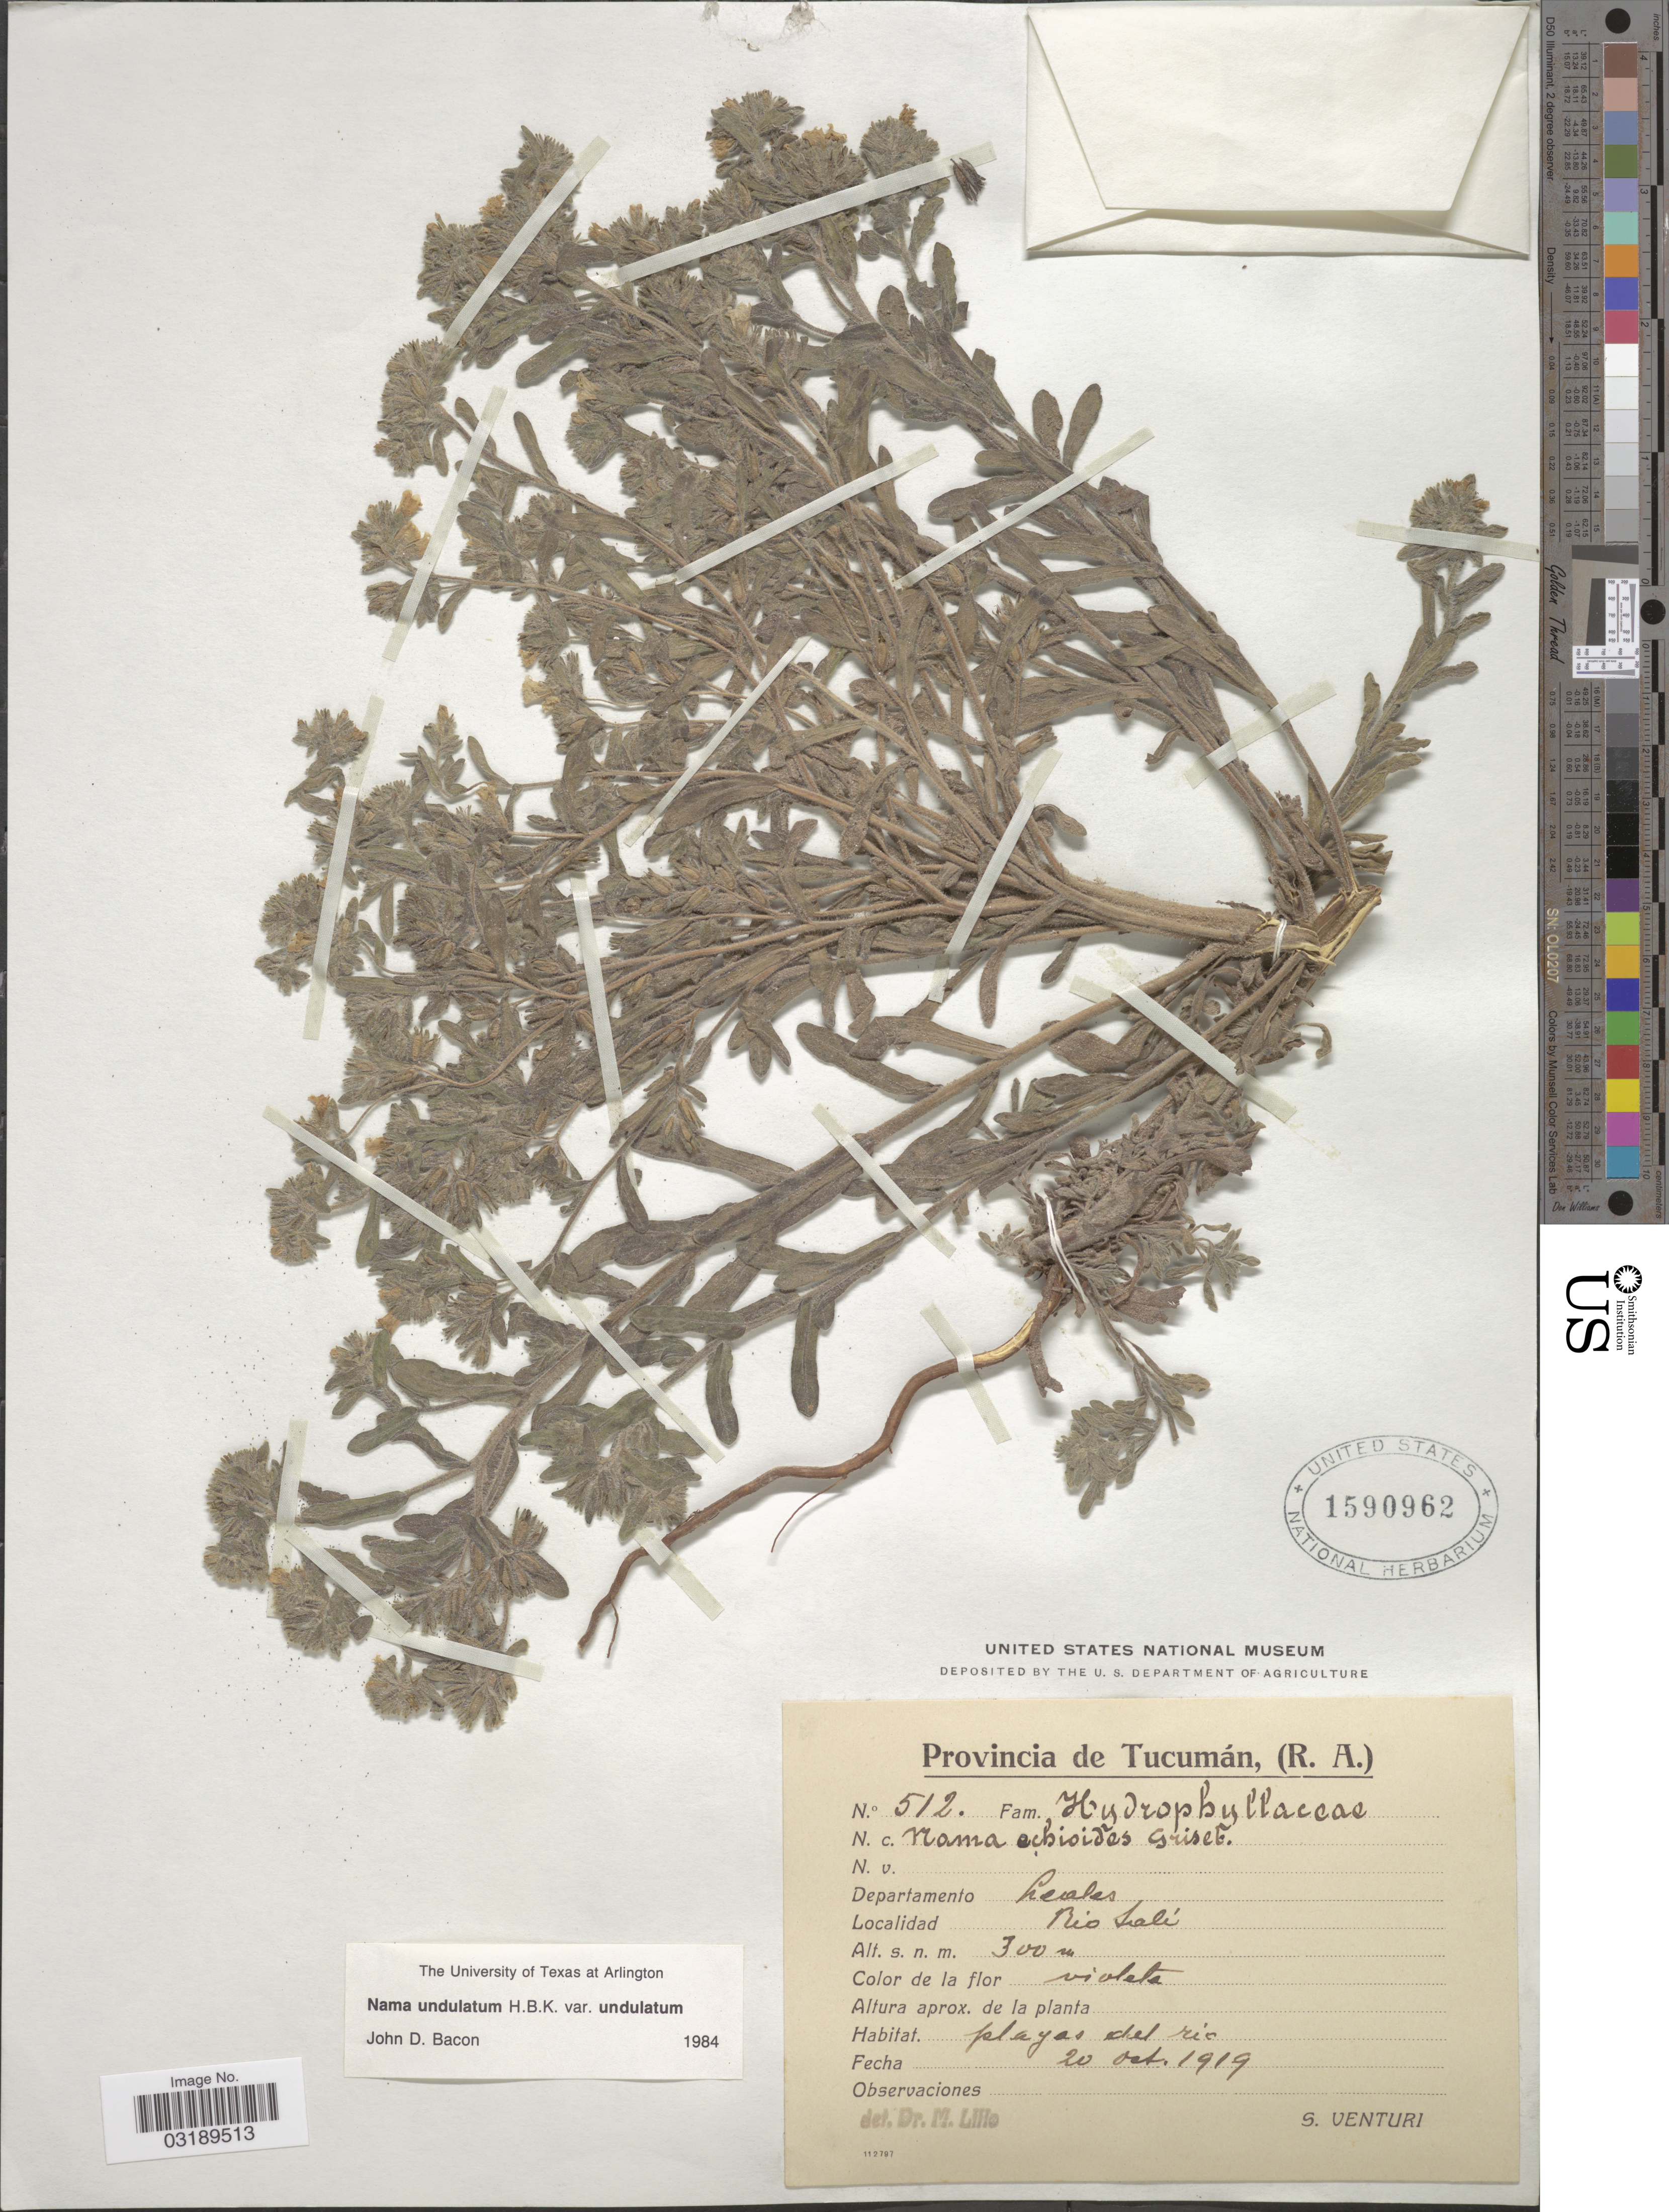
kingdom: Plantae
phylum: Tracheophyta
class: Magnoliopsida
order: Boraginales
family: Namaceae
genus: Nama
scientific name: Nama undulatum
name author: Kunth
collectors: S. Venturi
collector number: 512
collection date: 1919-10-20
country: Argentina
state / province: Tucuman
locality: Departamento Leales. Rio Sali.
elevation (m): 300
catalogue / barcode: US 1590962